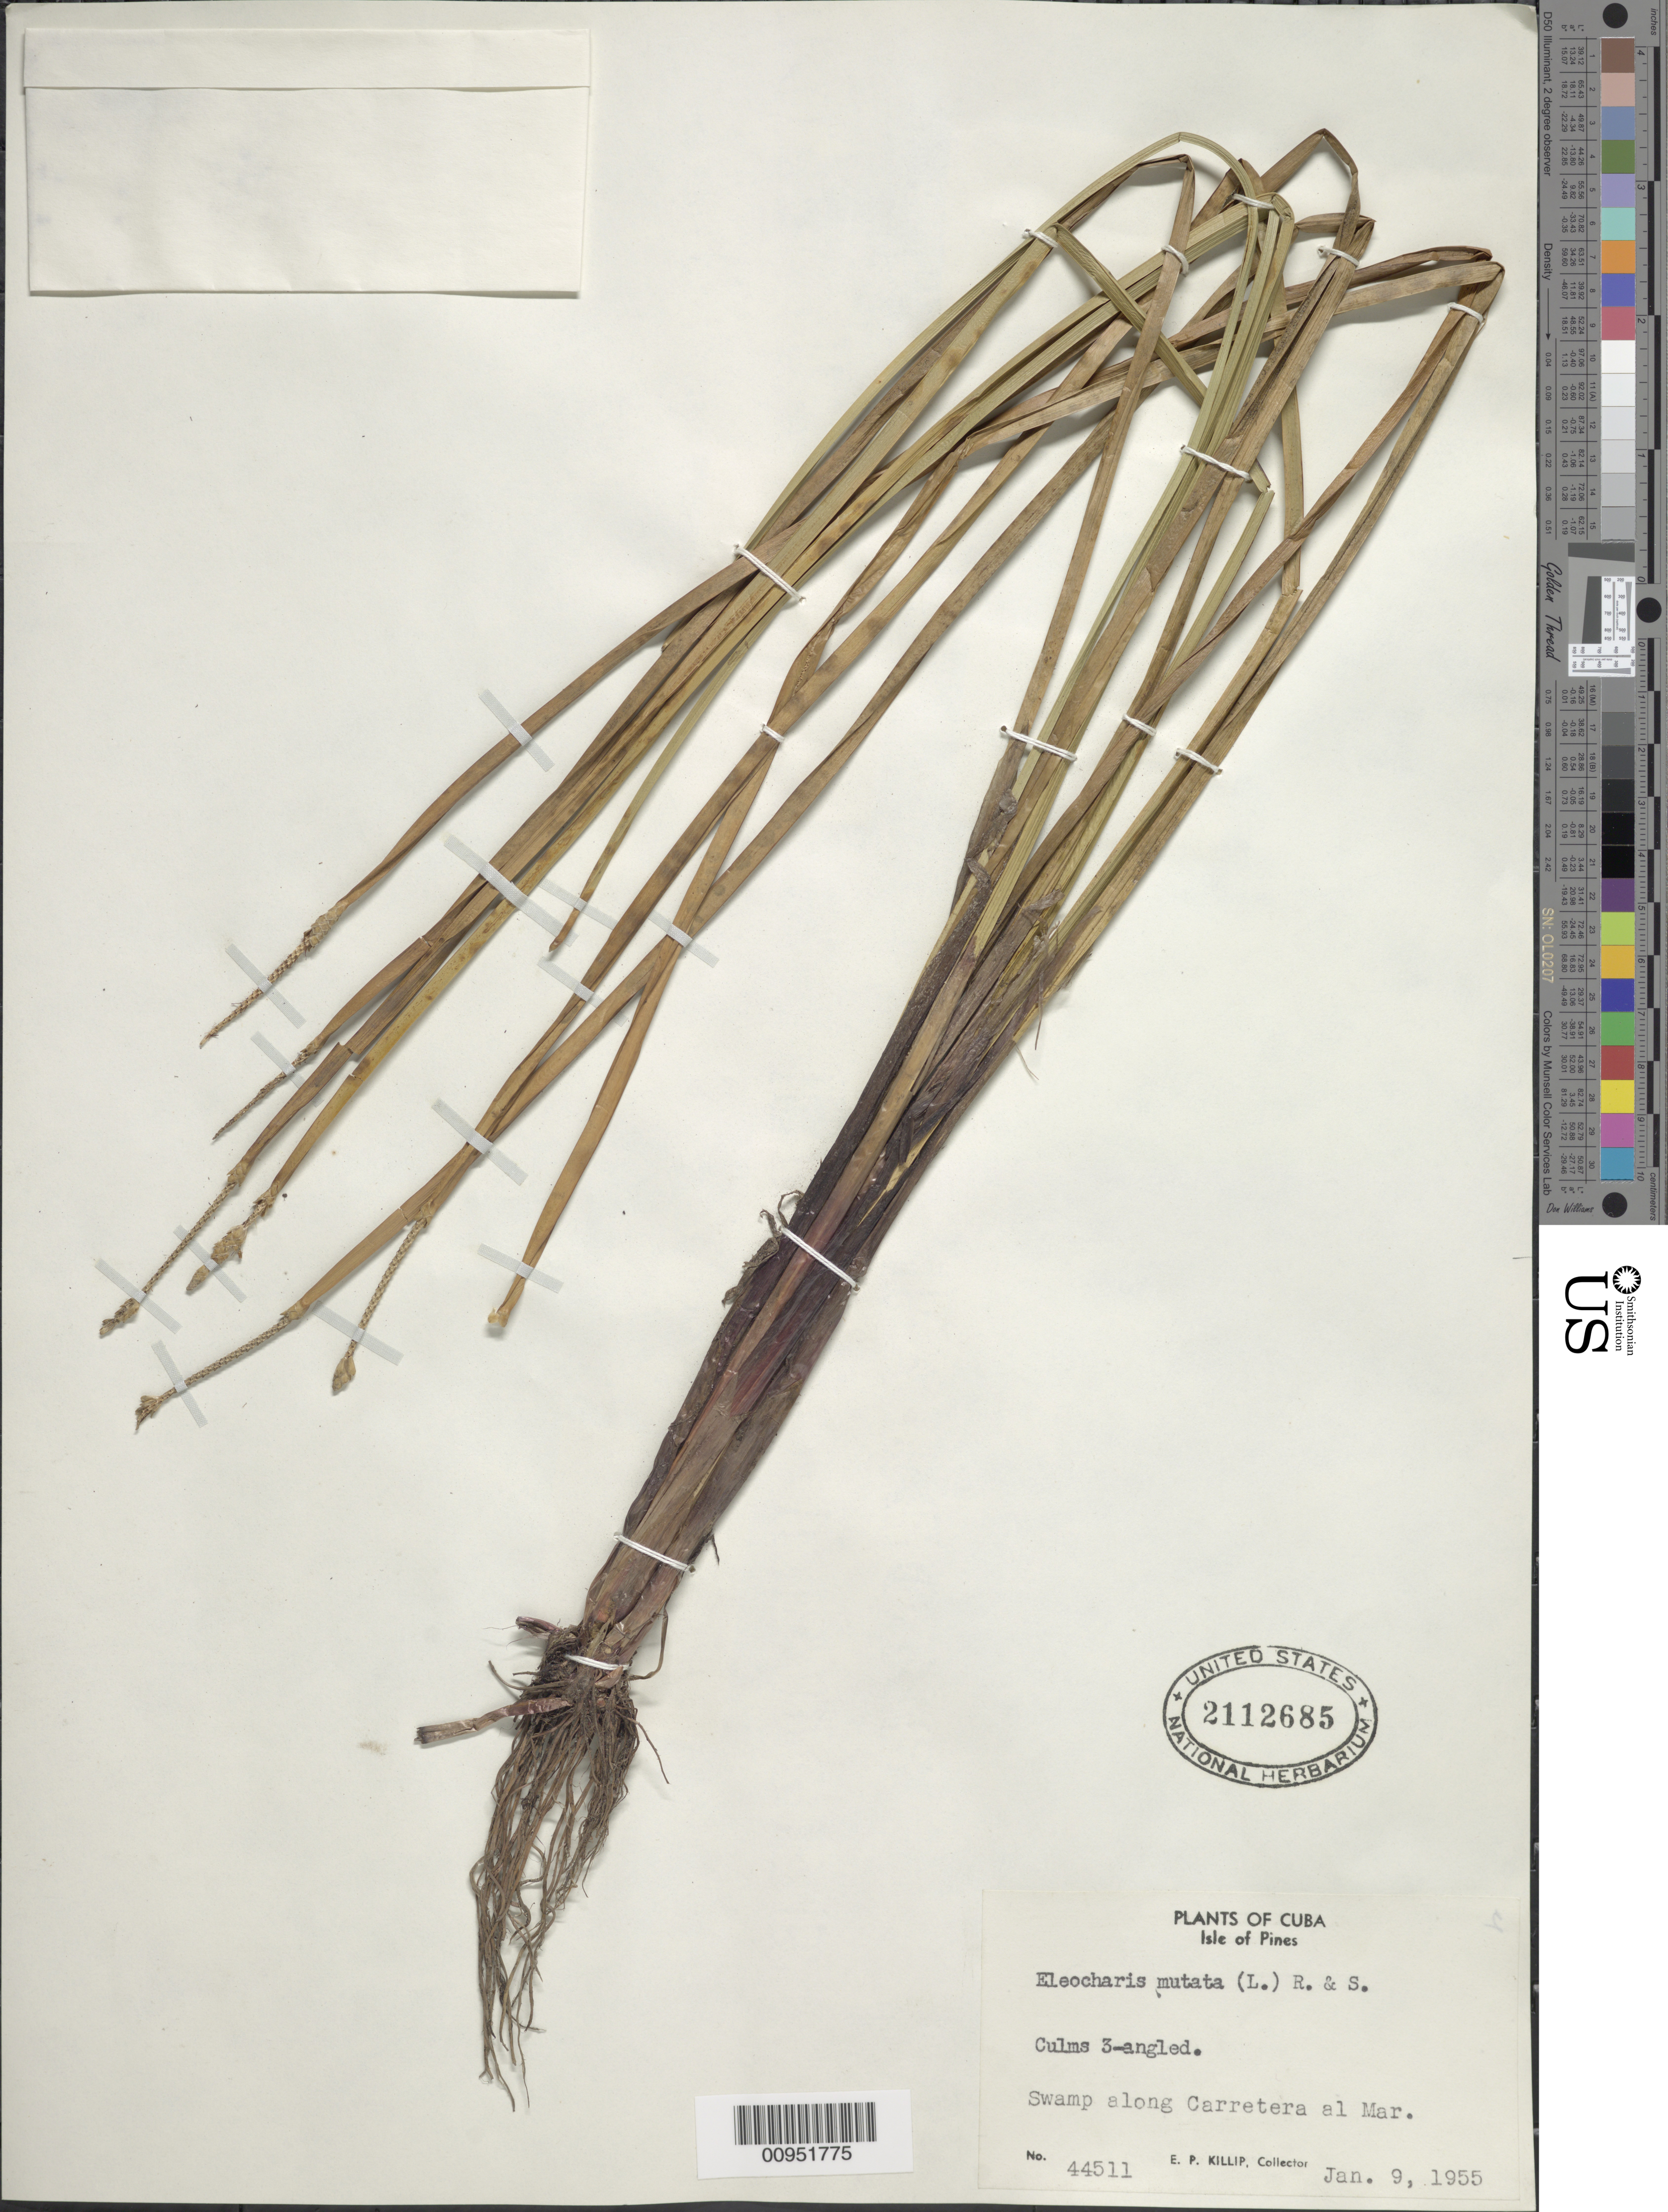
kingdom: Plantae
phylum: Tracheophyta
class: Liliopsida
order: Poales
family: Cyperaceae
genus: Eleocharis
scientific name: Eleocharis mutata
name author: (L.) Roem. & Schult.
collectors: E. P. Killip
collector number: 44511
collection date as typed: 09 Jan 1955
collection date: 1955-01-09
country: Cuba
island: Isla de la Juventud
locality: Swamp along Carretera al Mar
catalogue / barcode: US 2112685